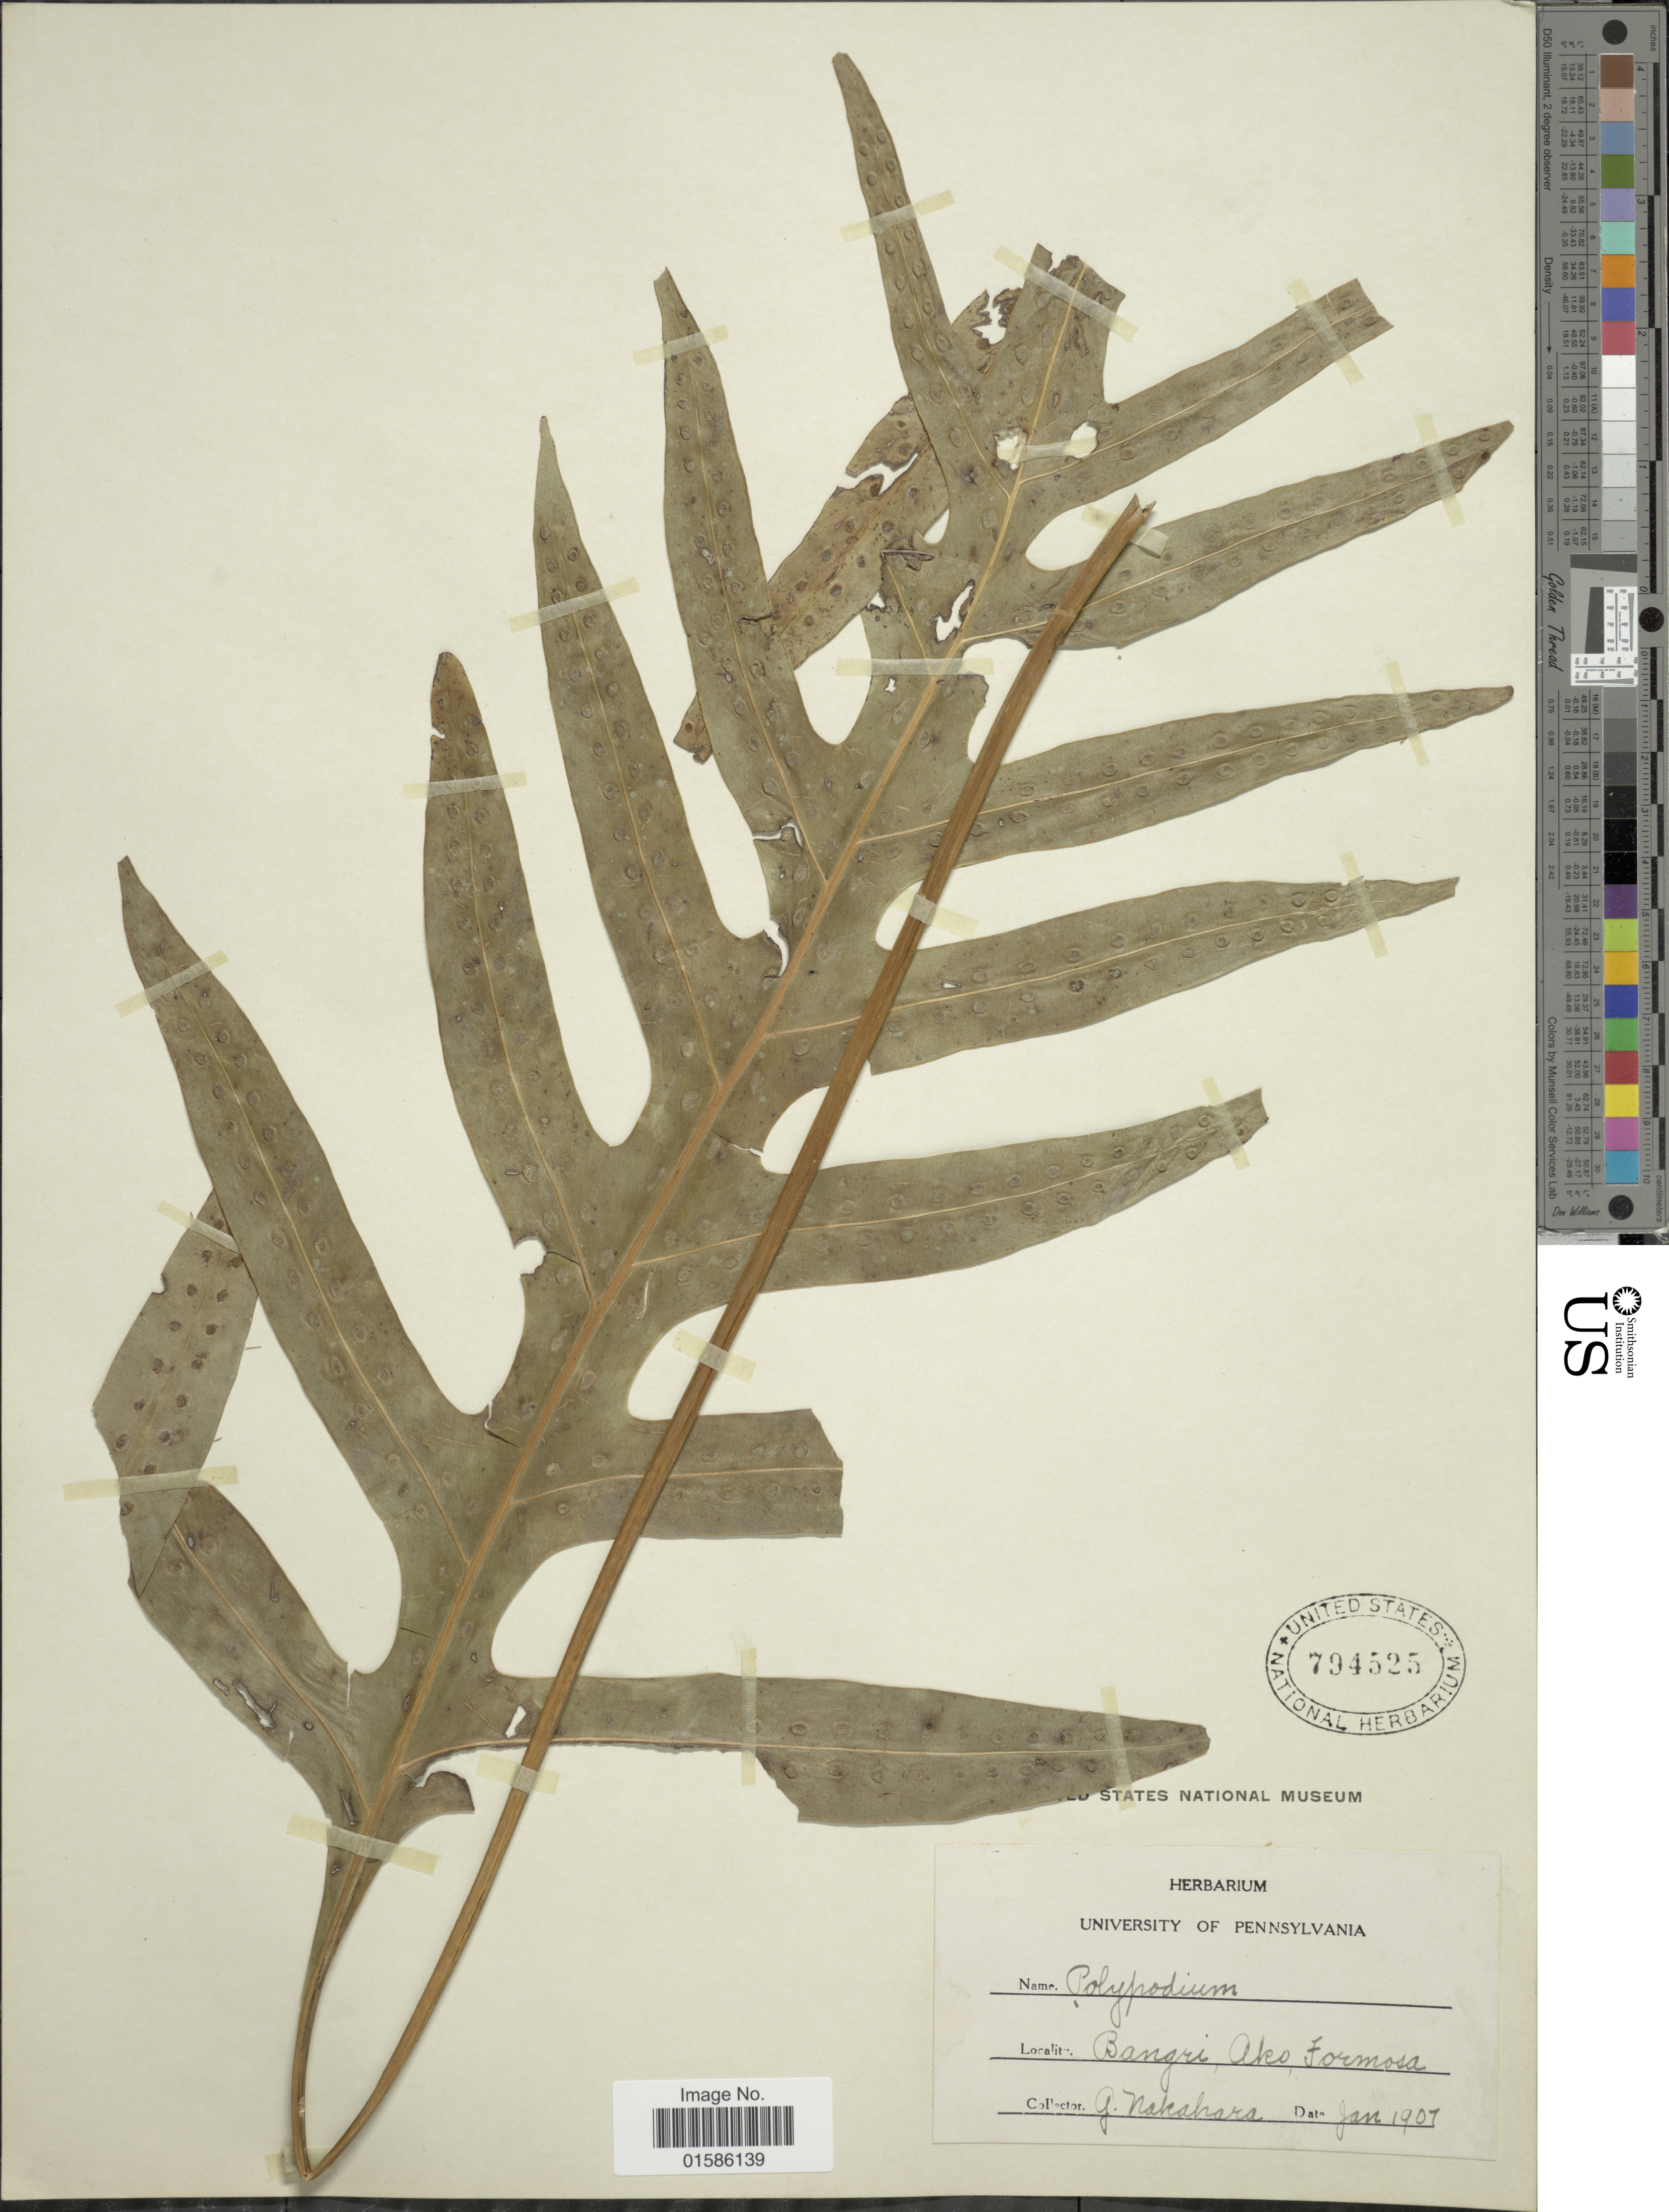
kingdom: Plantae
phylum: Tracheophyta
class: Polypodiopsida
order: Polypodiales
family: Polypodiaceae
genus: Microsorum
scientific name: Microsorum scolopendria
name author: (Burm. f.) Copel.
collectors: G. Nakahara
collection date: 1907-01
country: Taiwan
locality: Bangri, Ako, Formosa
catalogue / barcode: US 794525